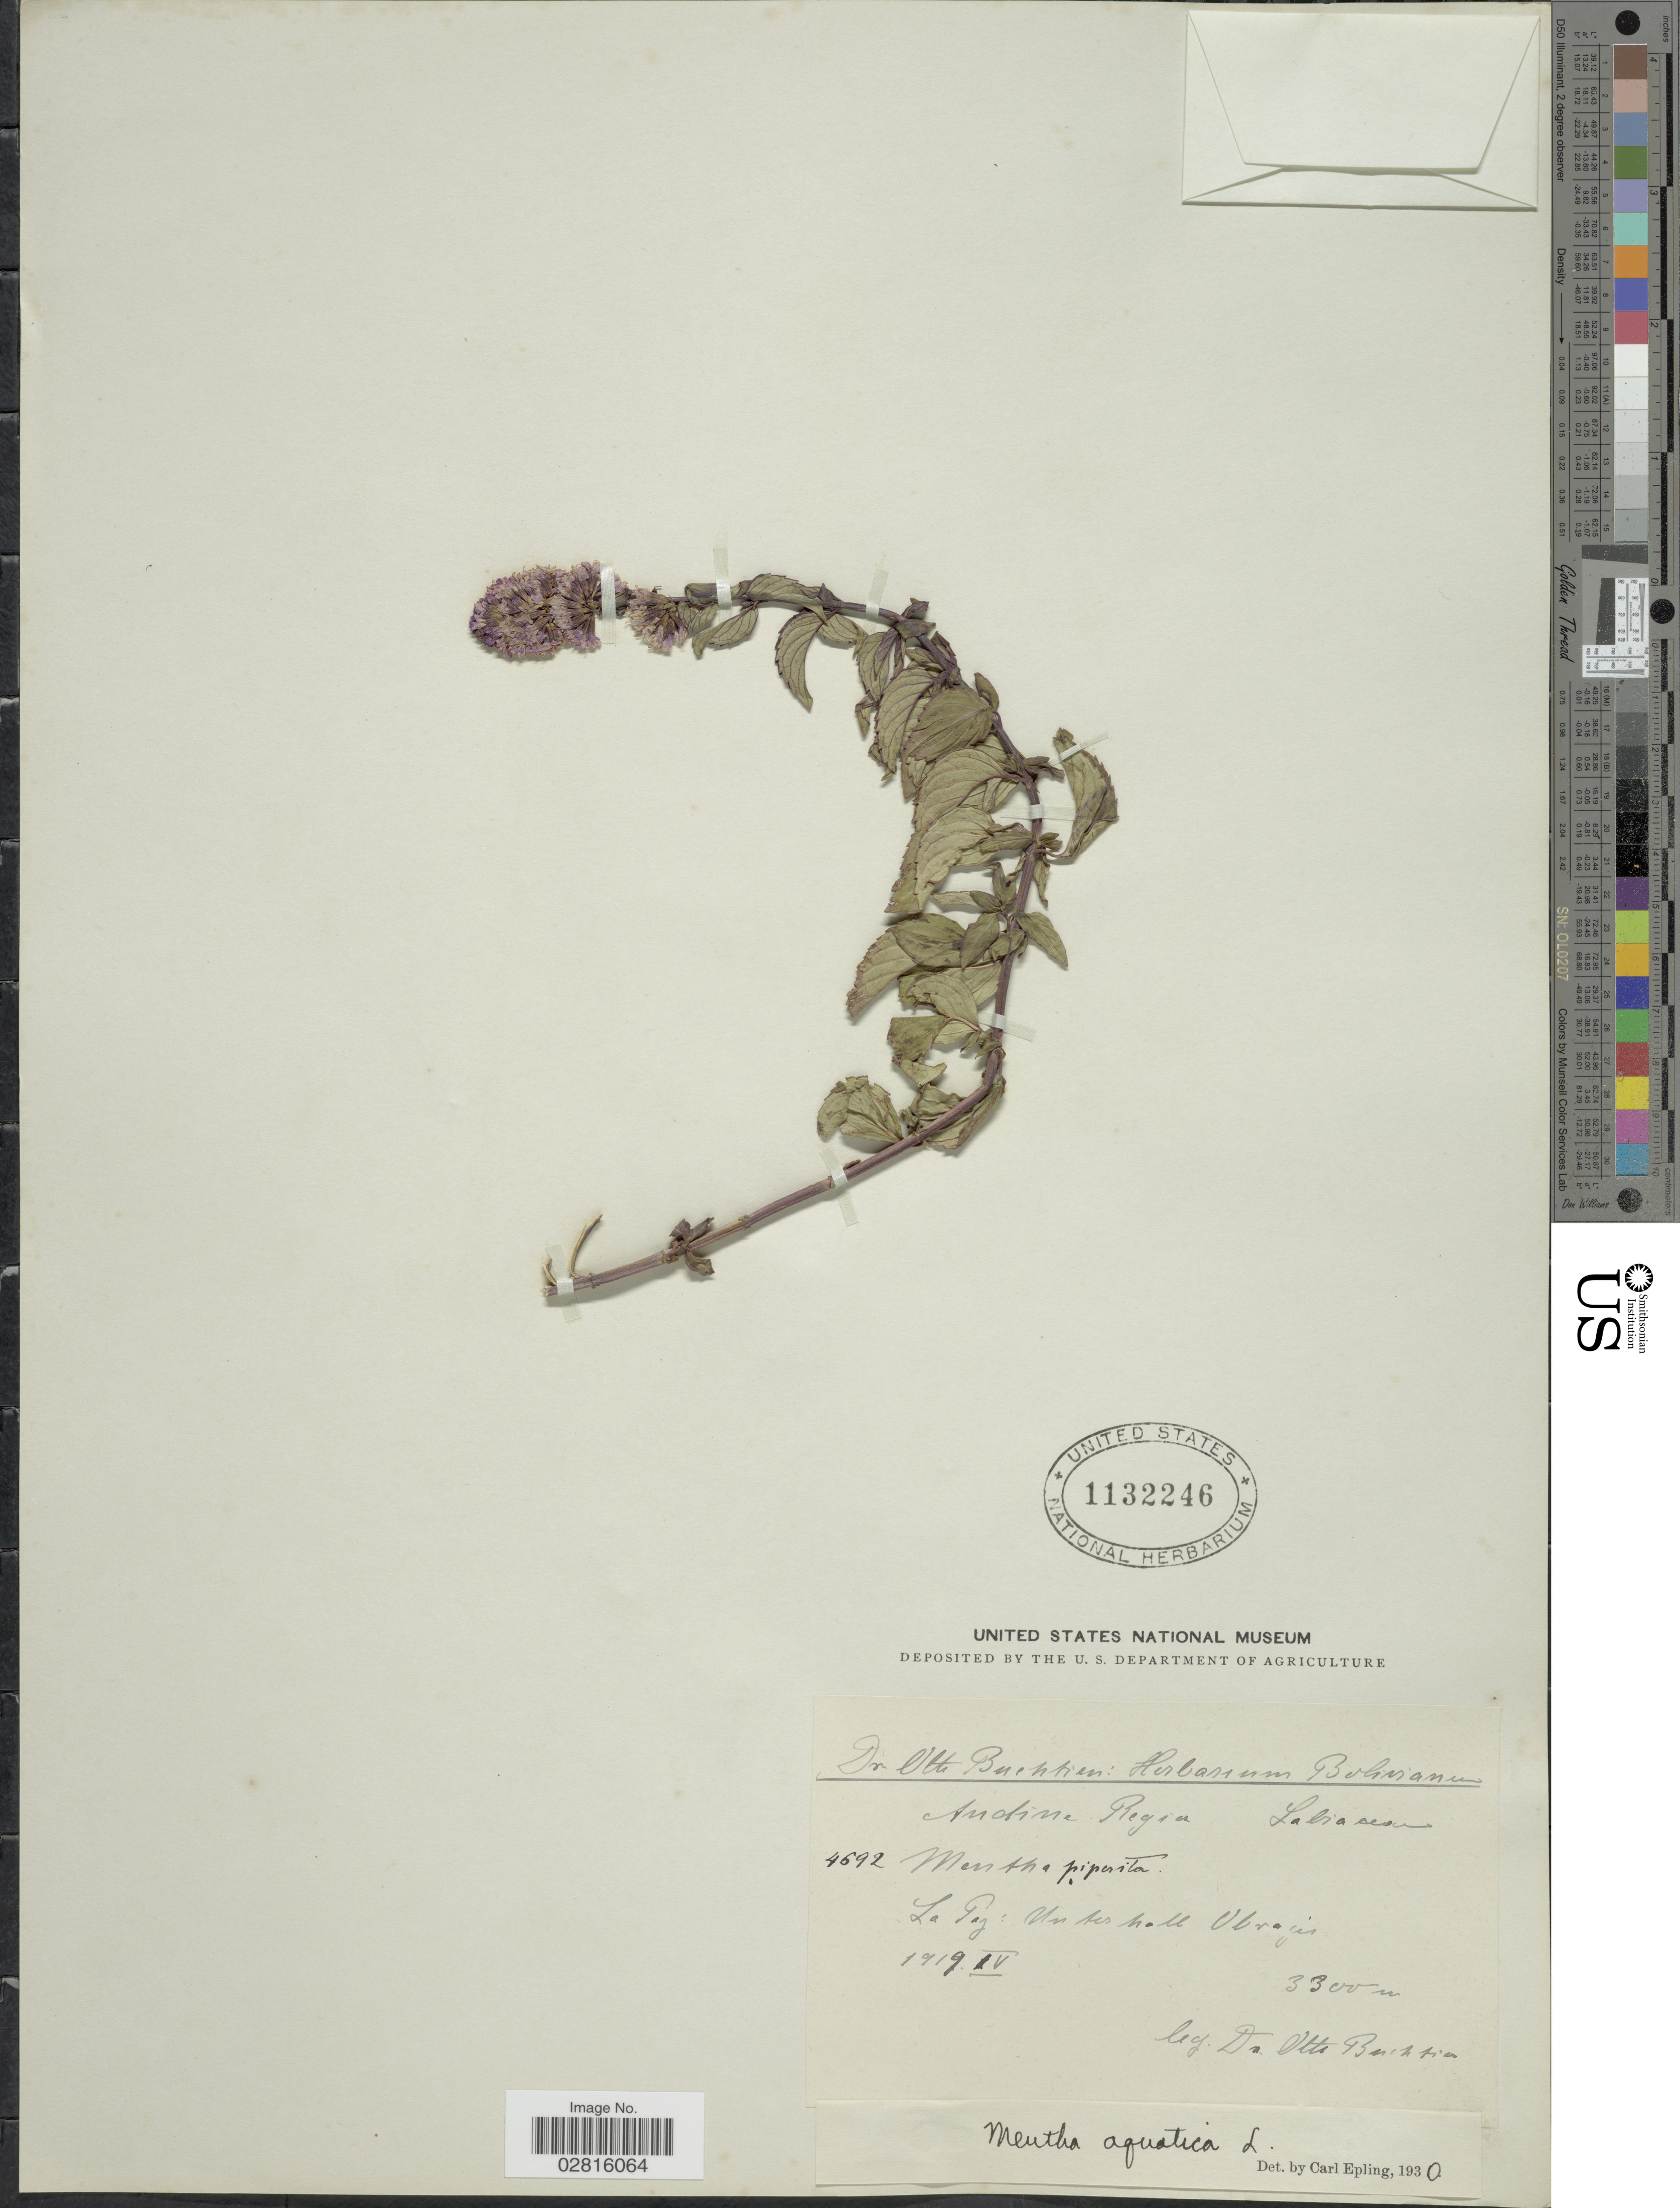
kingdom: Plantae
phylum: Tracheophyta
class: Magnoliopsida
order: Lamiales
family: Lamiaceae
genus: Mentha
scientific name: Mentha aquatica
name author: L.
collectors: O. Buchtien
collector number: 4692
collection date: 1919-04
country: Bolivia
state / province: La Paz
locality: La Paz: Unter ter hall Obrajes.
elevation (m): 3300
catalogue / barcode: US 1132246